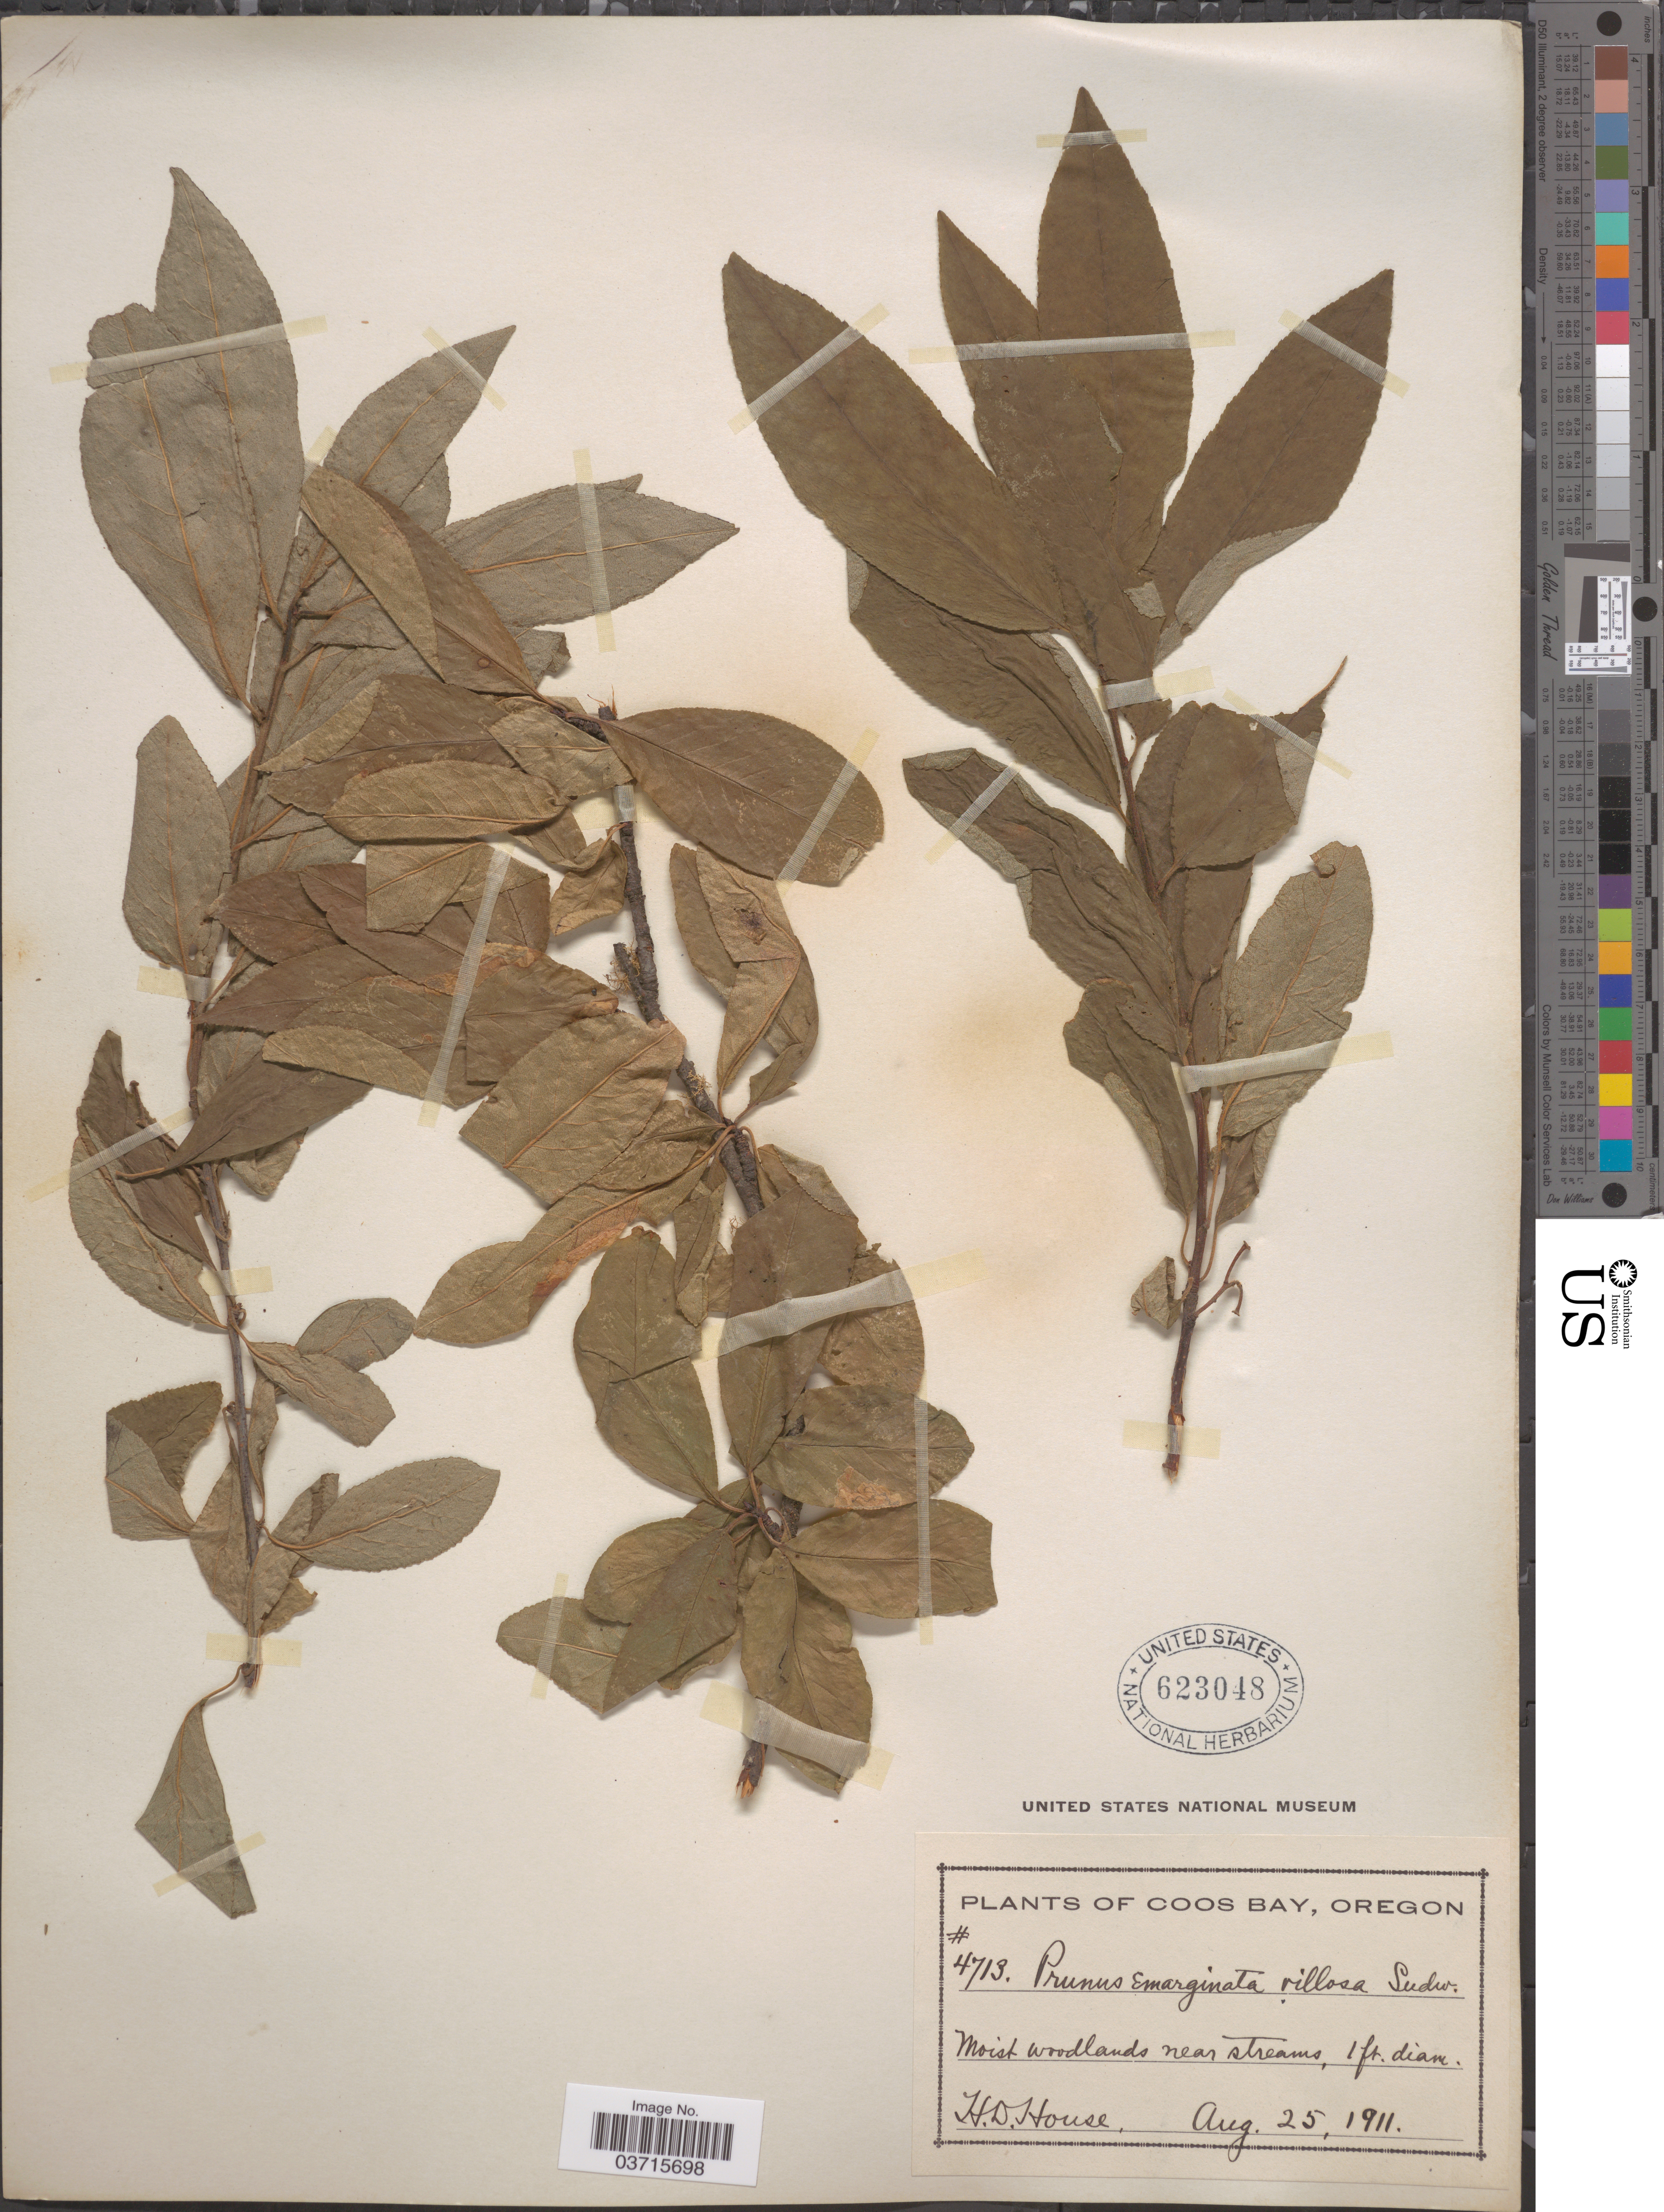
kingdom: Plantae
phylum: Tracheophyta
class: Magnoliopsida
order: Rosales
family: Rosaceae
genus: Prunus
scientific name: Prunus emarginata var. villosa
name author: Sudw.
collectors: H. D. House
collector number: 4713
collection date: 1911-08-25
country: United States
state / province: Oregon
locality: Coos Bay. Moist woodlands near streams.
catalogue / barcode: US 623048